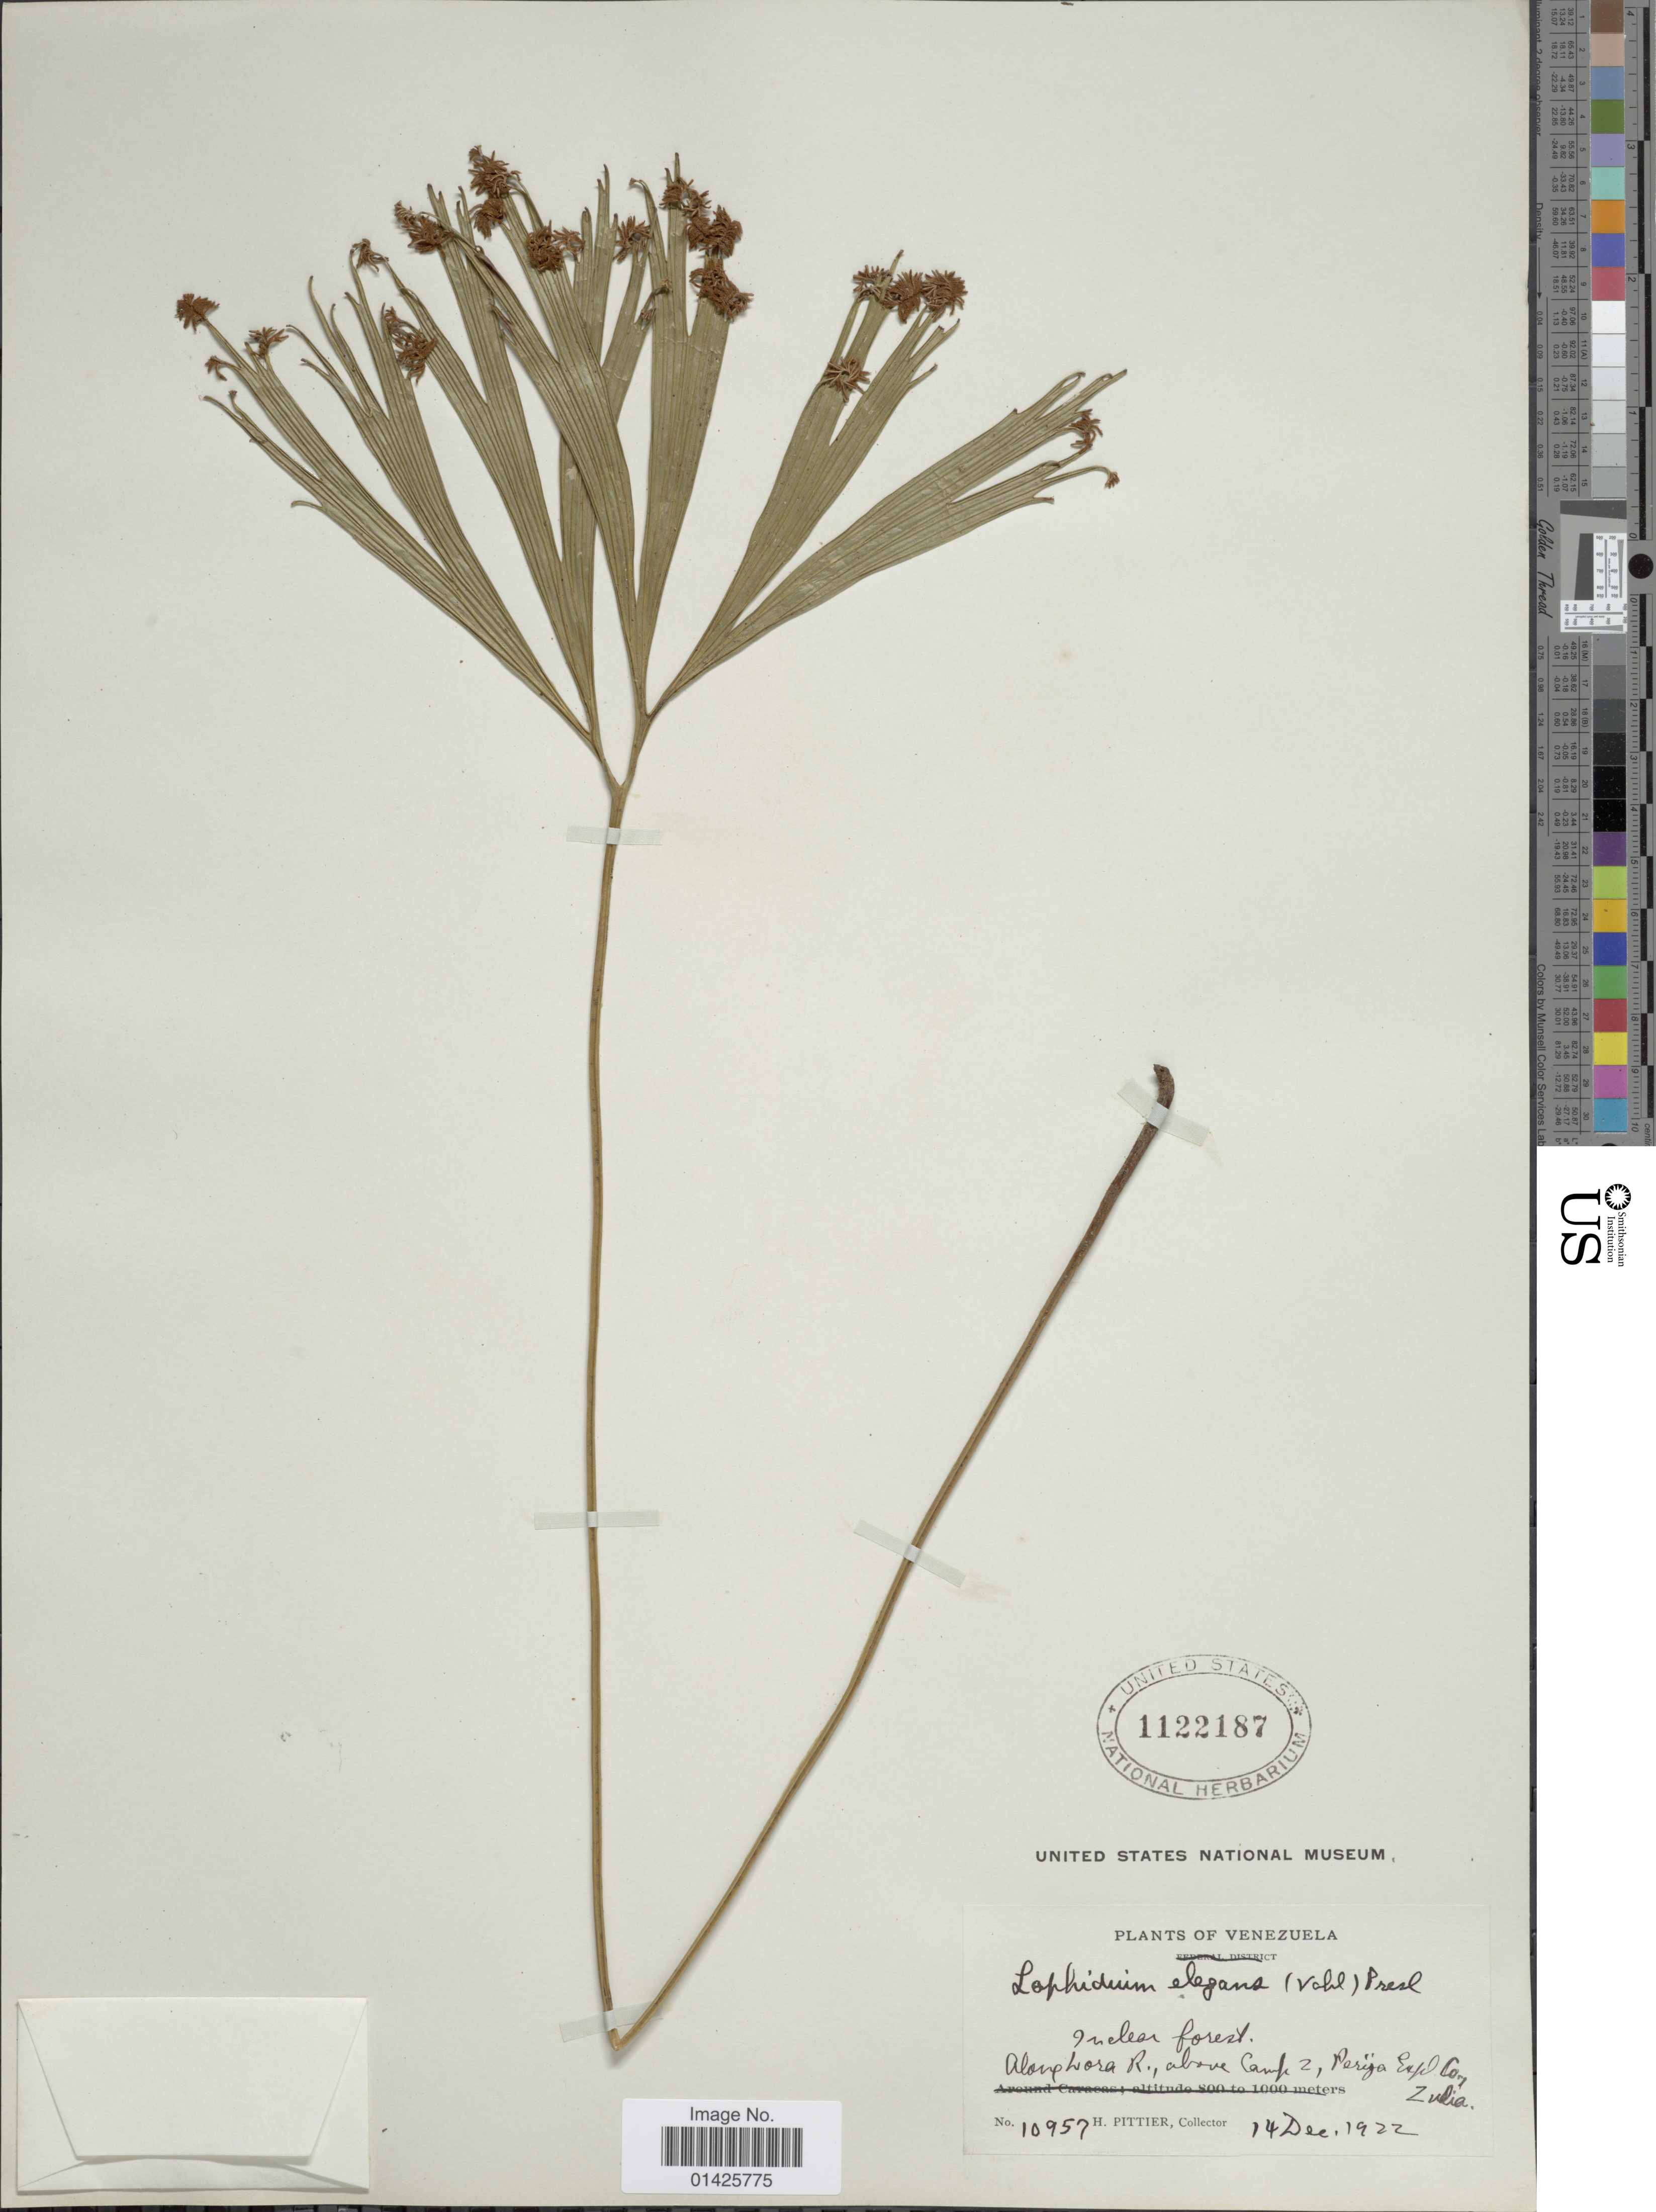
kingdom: Plantae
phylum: Tracheophyta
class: Polypodiopsida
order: Schizaeales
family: Schizaeaceae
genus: Schizaea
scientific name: Schizaea elegans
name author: (Vahl) Sw.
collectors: H. F. Pittier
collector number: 10957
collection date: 1922-12-14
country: Venezuela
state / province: Zulia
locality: Along Lora R., above Camp 2, Perija Expl. Co.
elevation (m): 800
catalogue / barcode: US 1122187